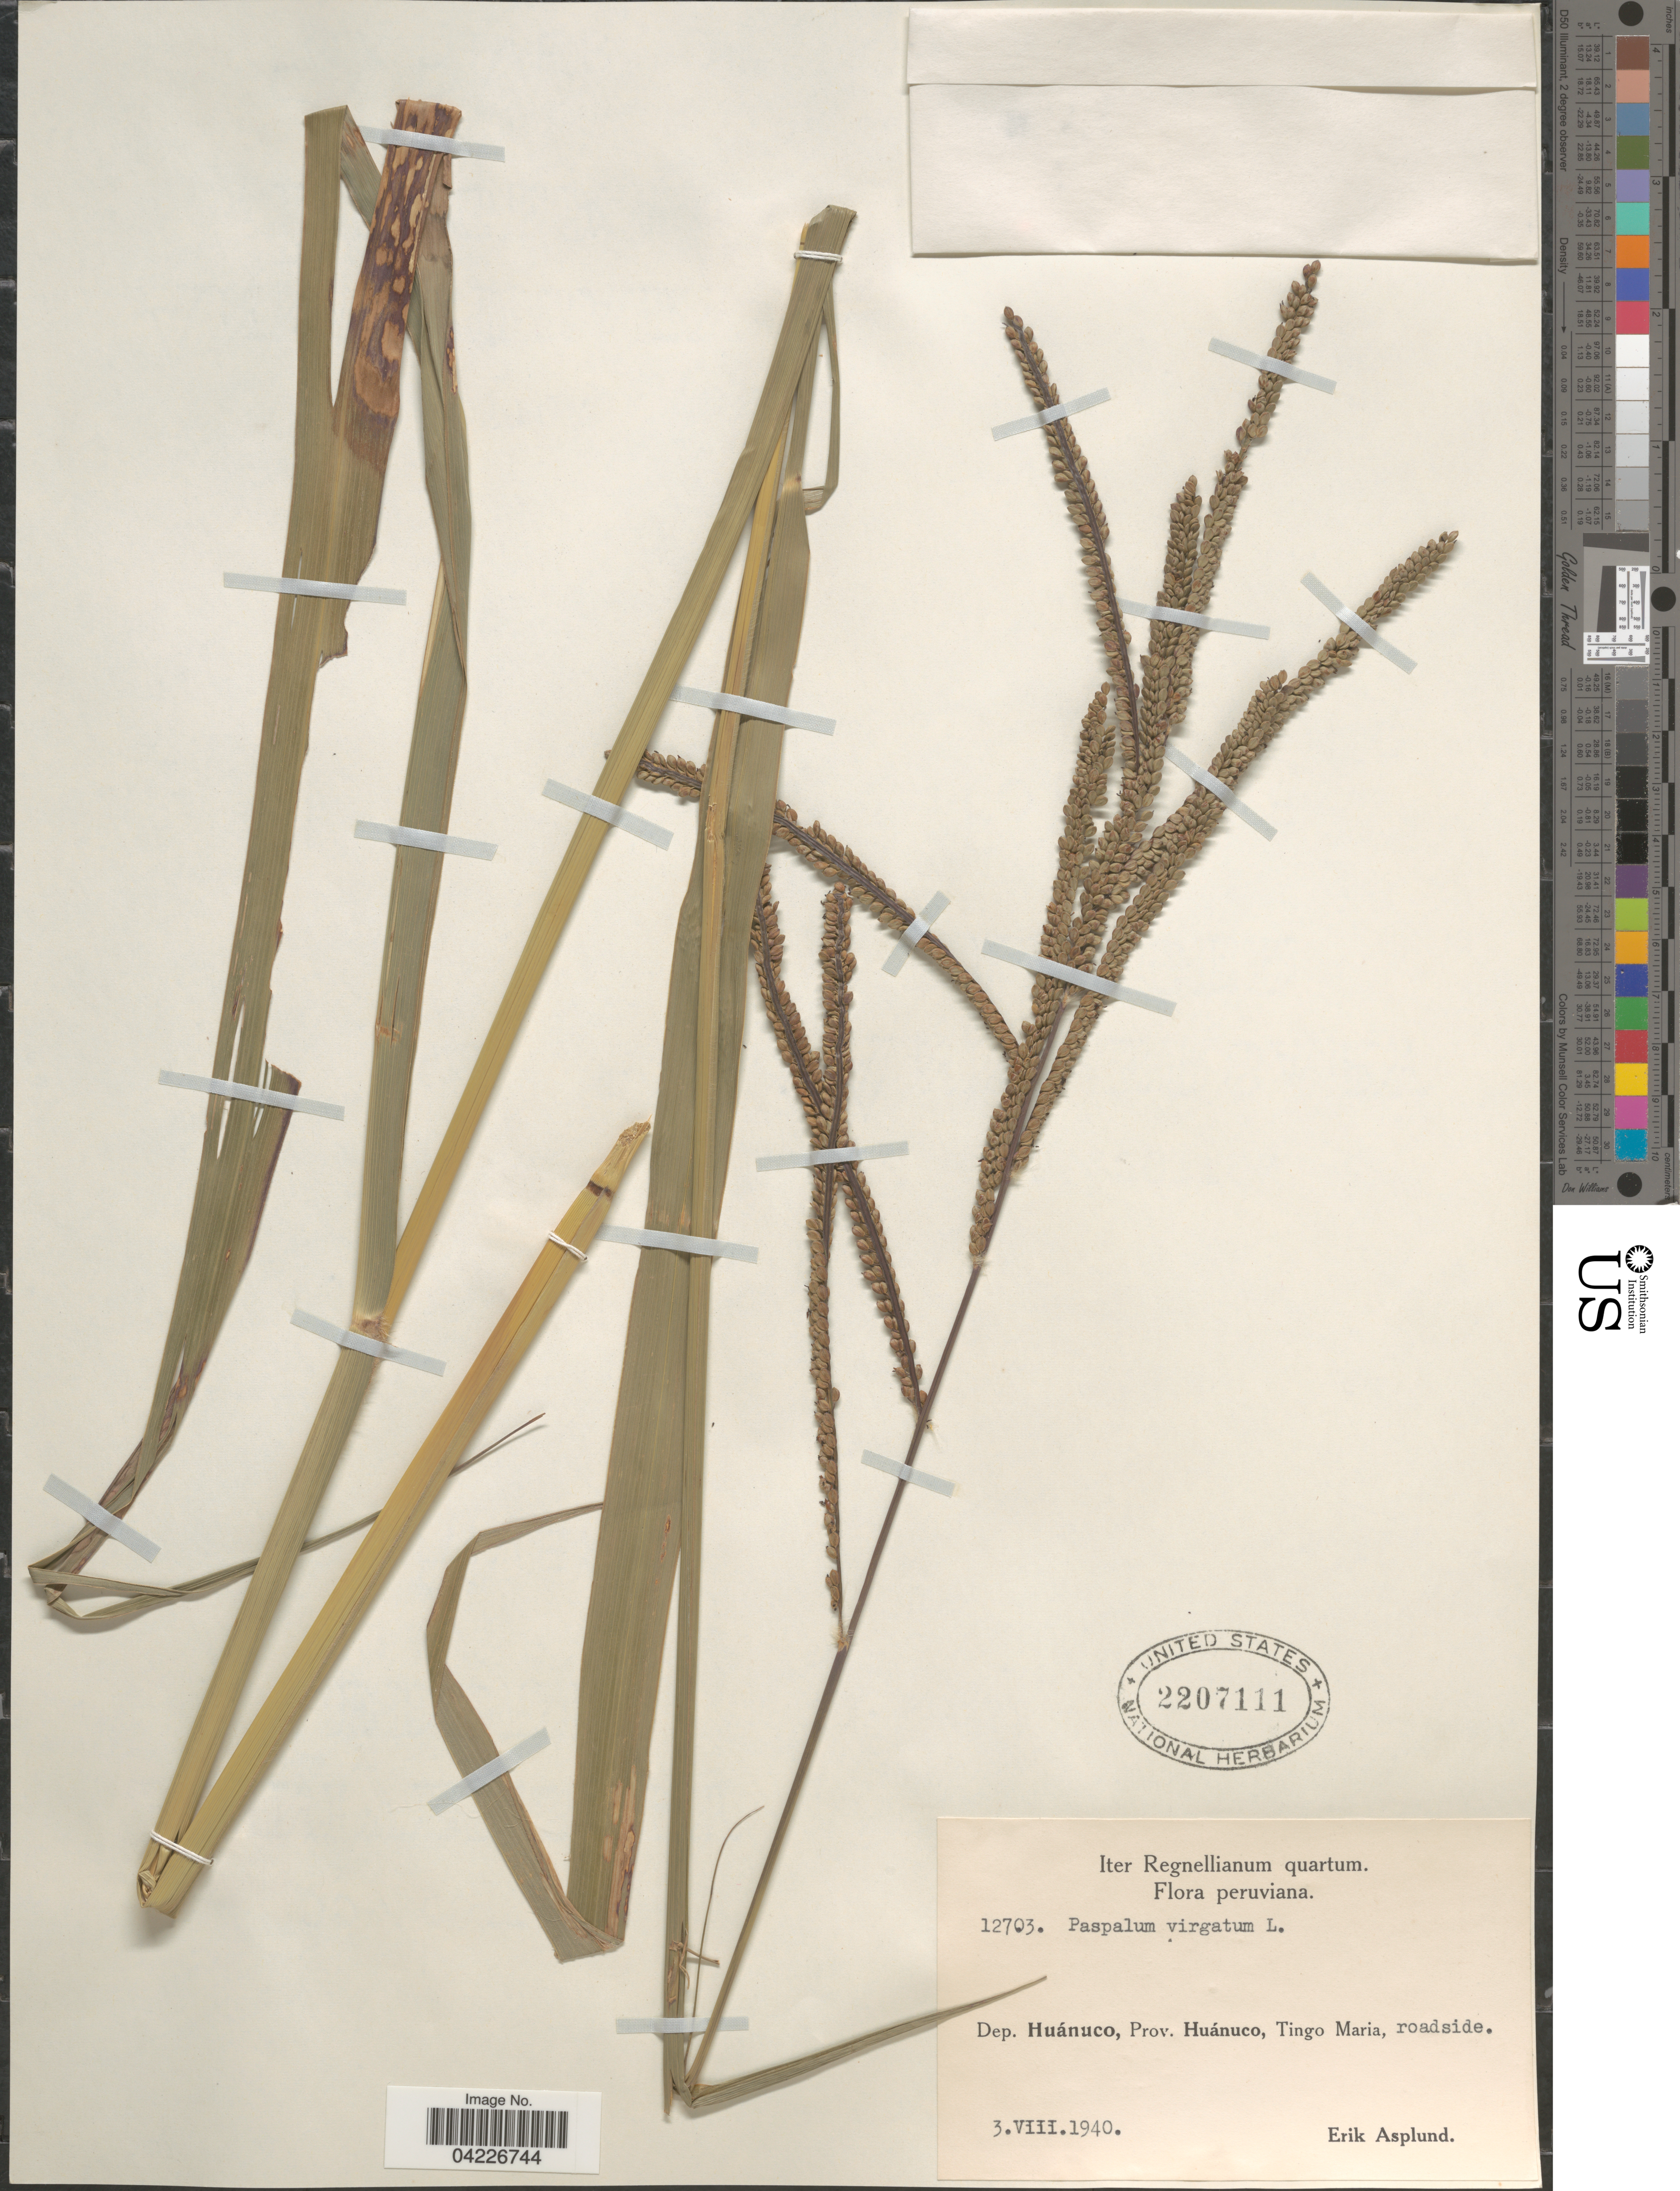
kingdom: Plantae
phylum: Tracheophyta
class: Liliopsida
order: Poales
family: Poaceae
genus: Paspalum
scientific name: Paspalum virgatum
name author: L.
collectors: E. Asplund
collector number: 12703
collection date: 1940-08-03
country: Peru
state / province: Huánuco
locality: Iter Regnellianum quartum. Dep. Huánuco, Prov. Huánuco, Tingo Maria, roadside.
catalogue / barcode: US 2207111